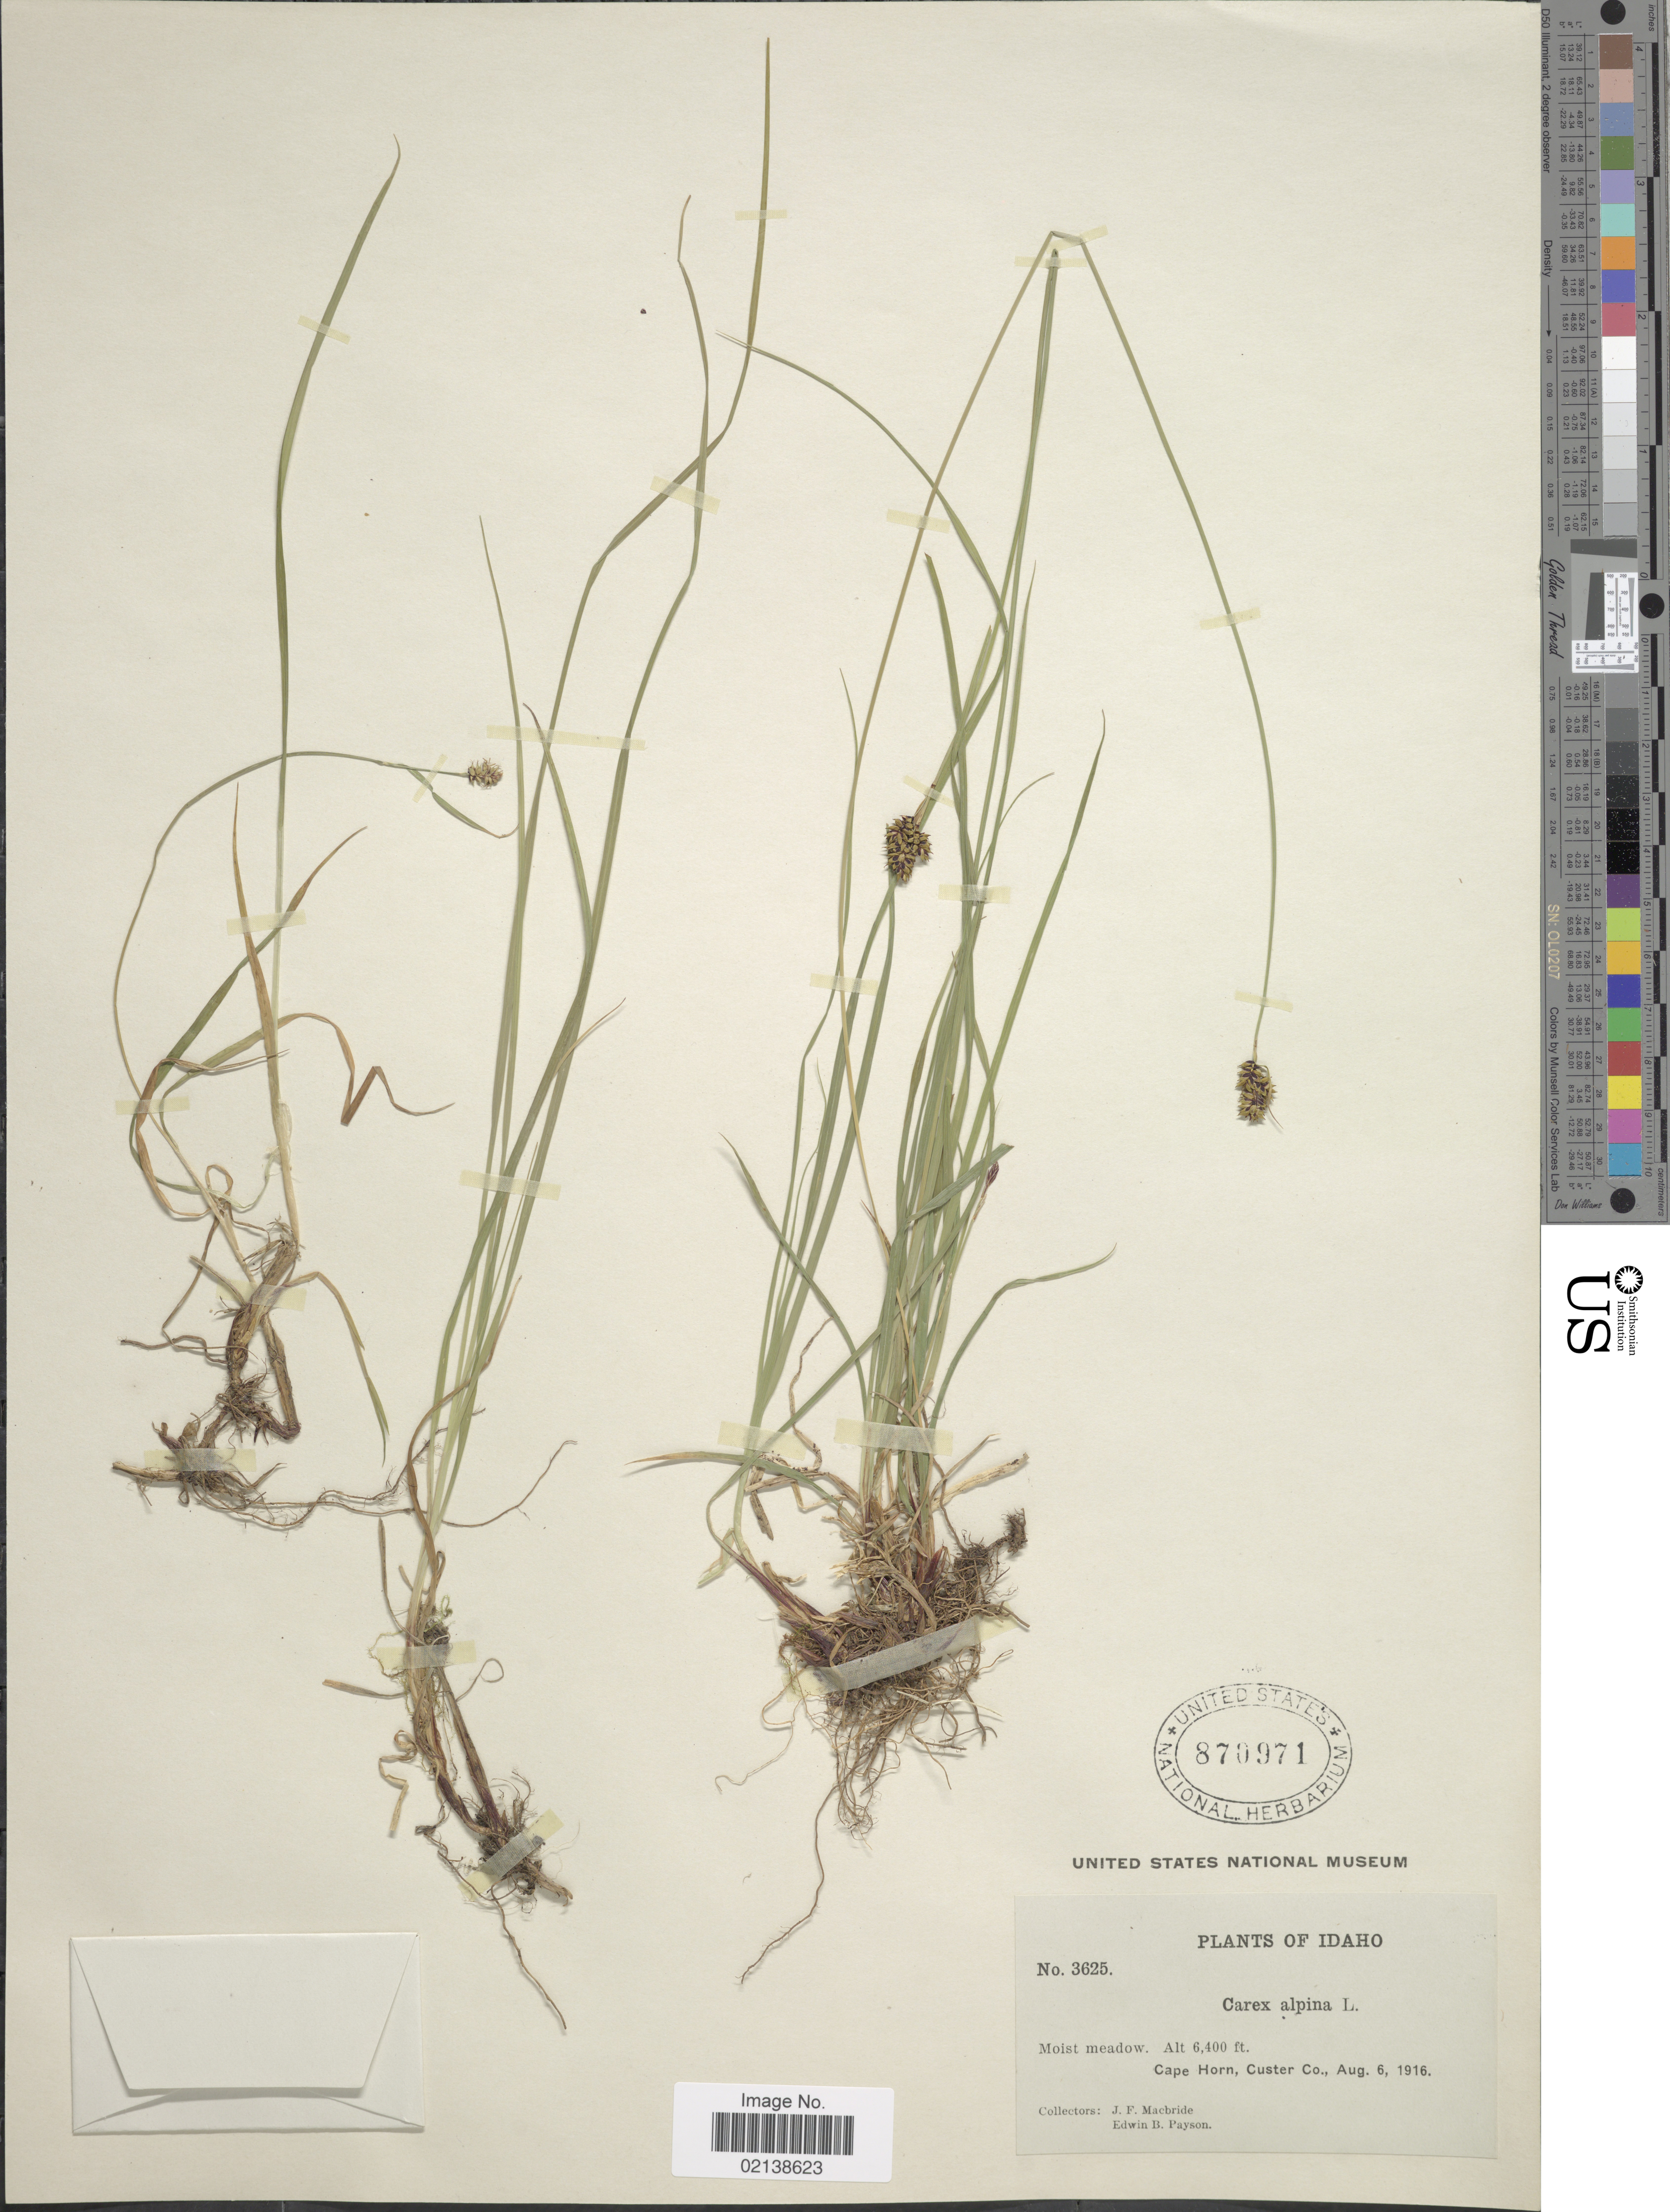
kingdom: Plantae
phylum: Tracheophyta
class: Liliopsida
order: Poales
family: Cyperaceae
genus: Carex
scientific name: Carex stevenii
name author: (Holm) Kalela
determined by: Strong, Mark T., (BOT), Smithsonian Institution - National Museum of Natural History (UNITED STATES)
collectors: J. F. Macbride & E. B. Payson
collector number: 3625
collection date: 1916-08-06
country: United States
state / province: Idaho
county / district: Custer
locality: Cape Horn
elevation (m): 1951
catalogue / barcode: US 870971